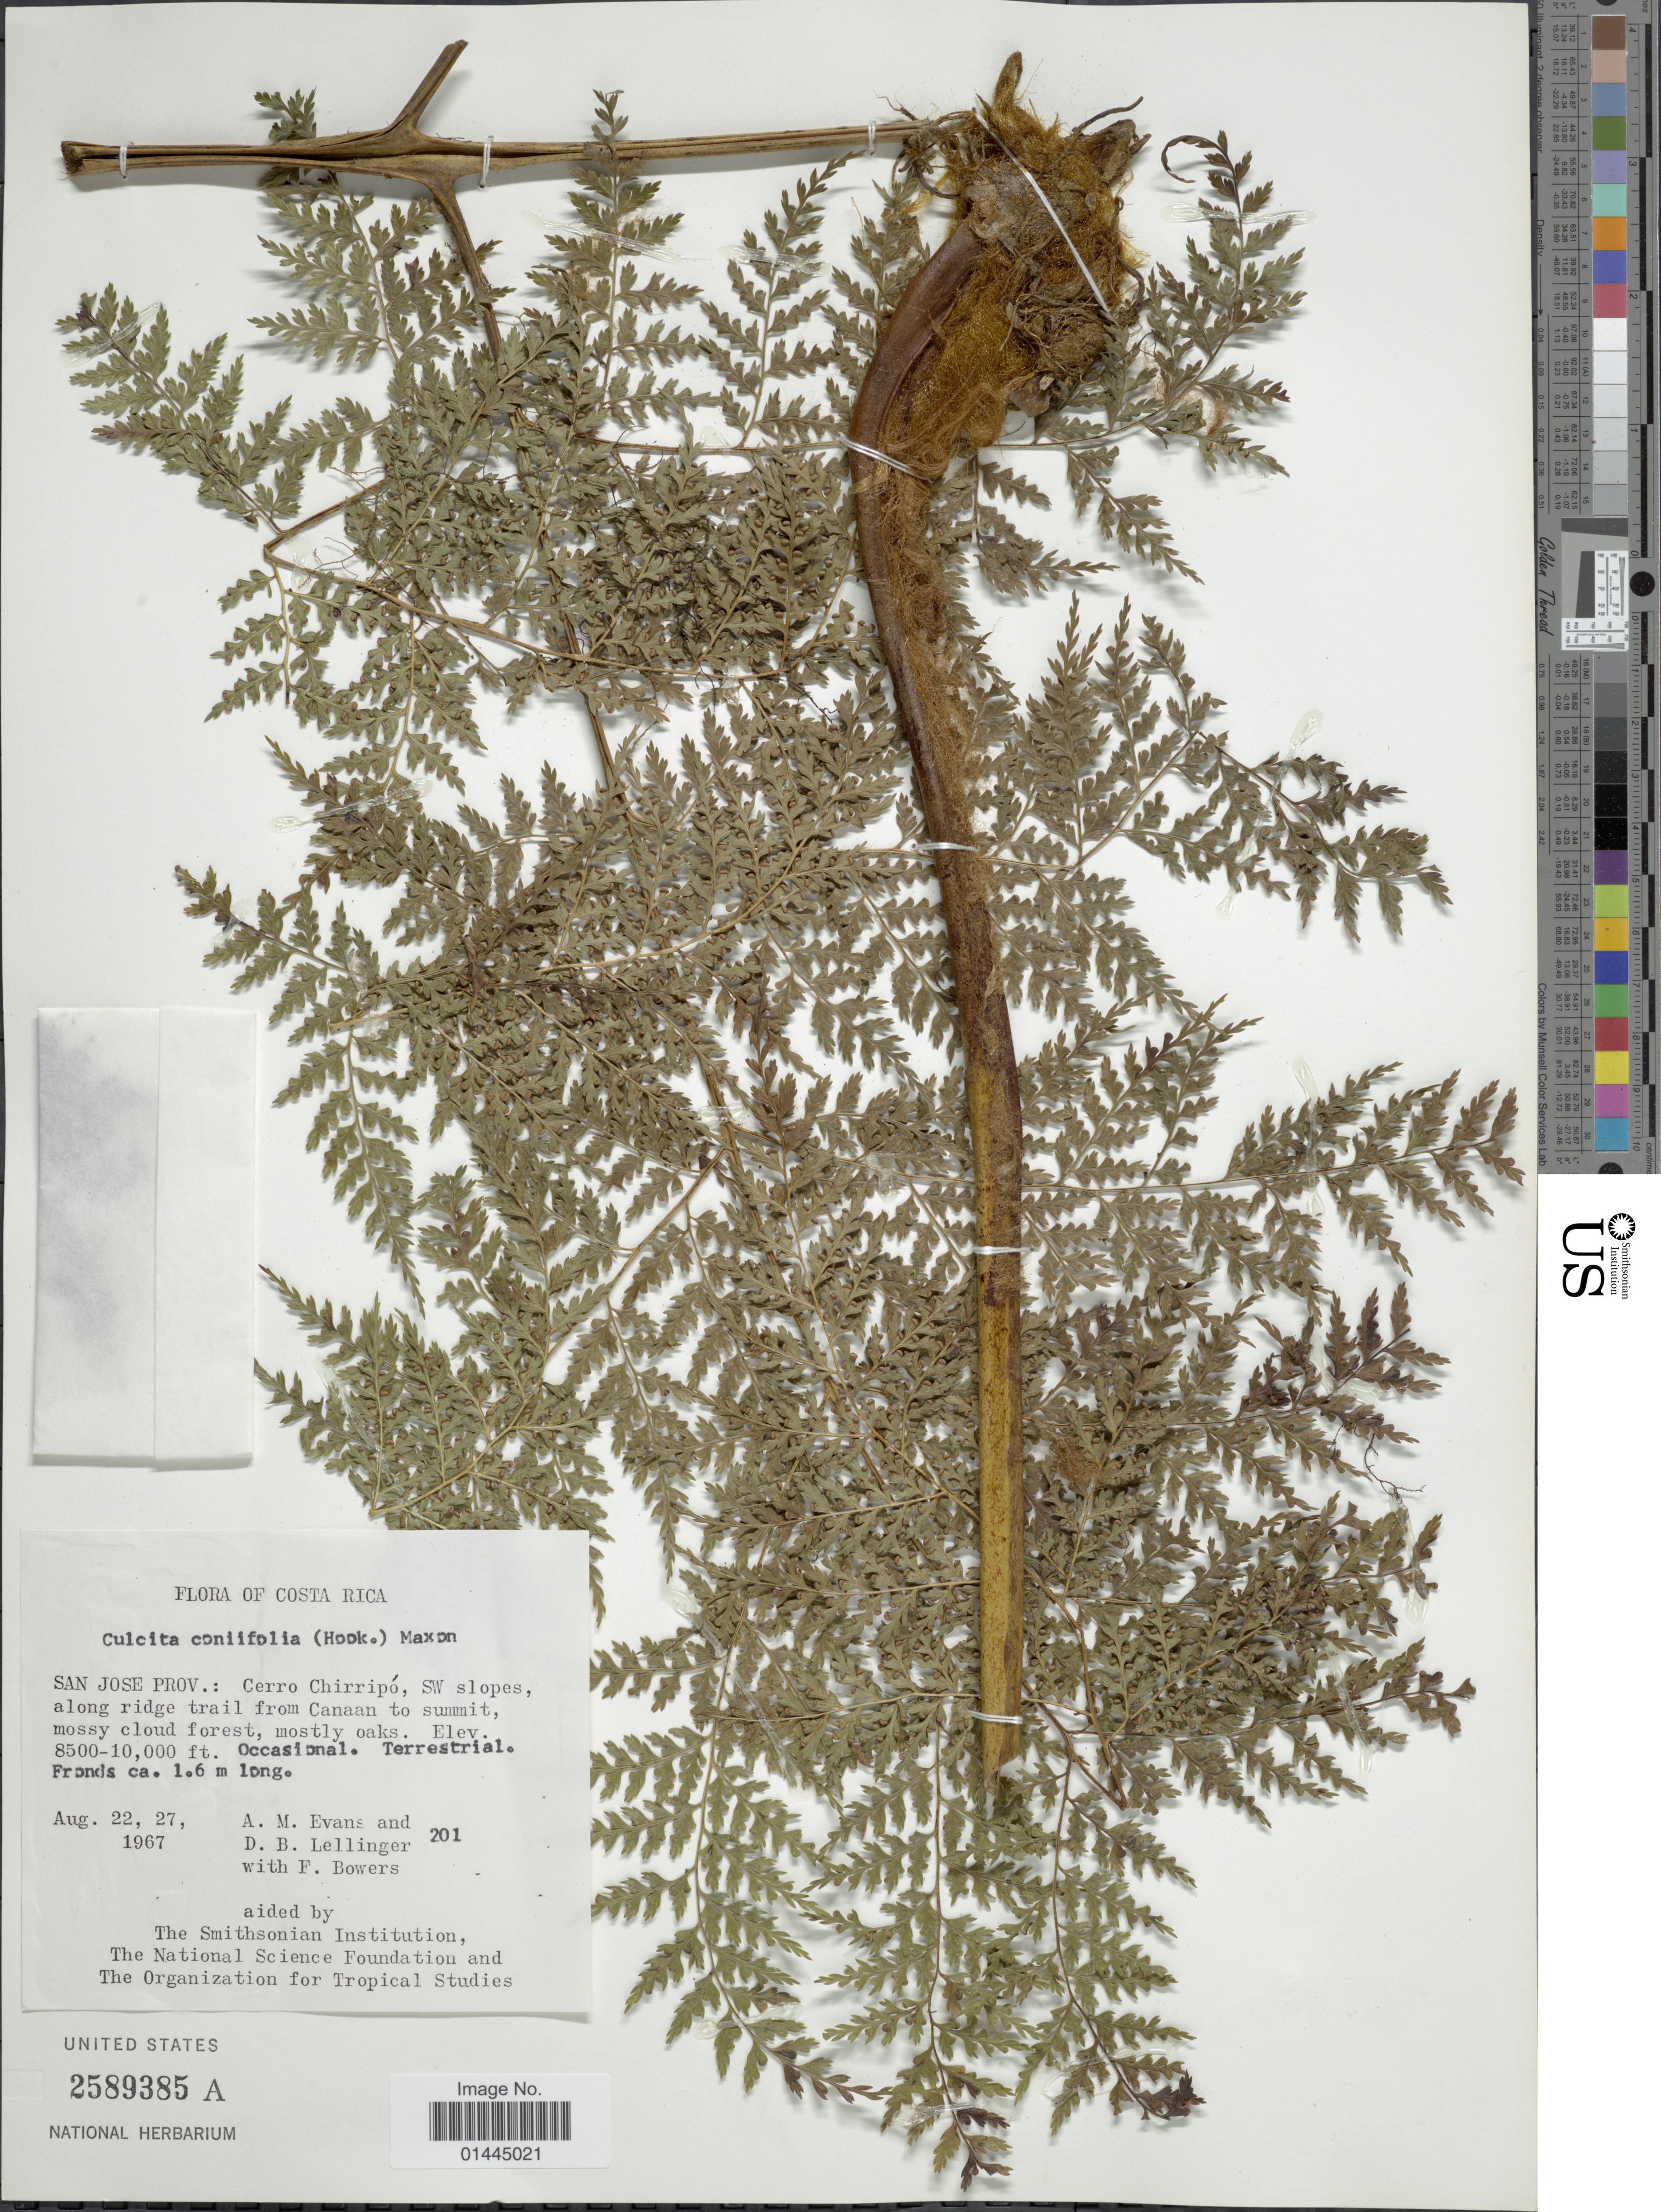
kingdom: Plantae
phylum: Tracheophyta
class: Polypodiopsida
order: Cyatheales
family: Culcitaceae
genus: Culcita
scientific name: Culcita coniifolia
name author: (Hook.) Maxon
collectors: A. M. Evans, D. B. Lellinger & F. Bowers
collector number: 201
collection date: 1967-08-22/1967-08-27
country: Costa Rica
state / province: San José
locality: Cerro Chirripo, SW slopes, along ridge trail from Canaan to summit.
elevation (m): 2591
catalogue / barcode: US 2589385A